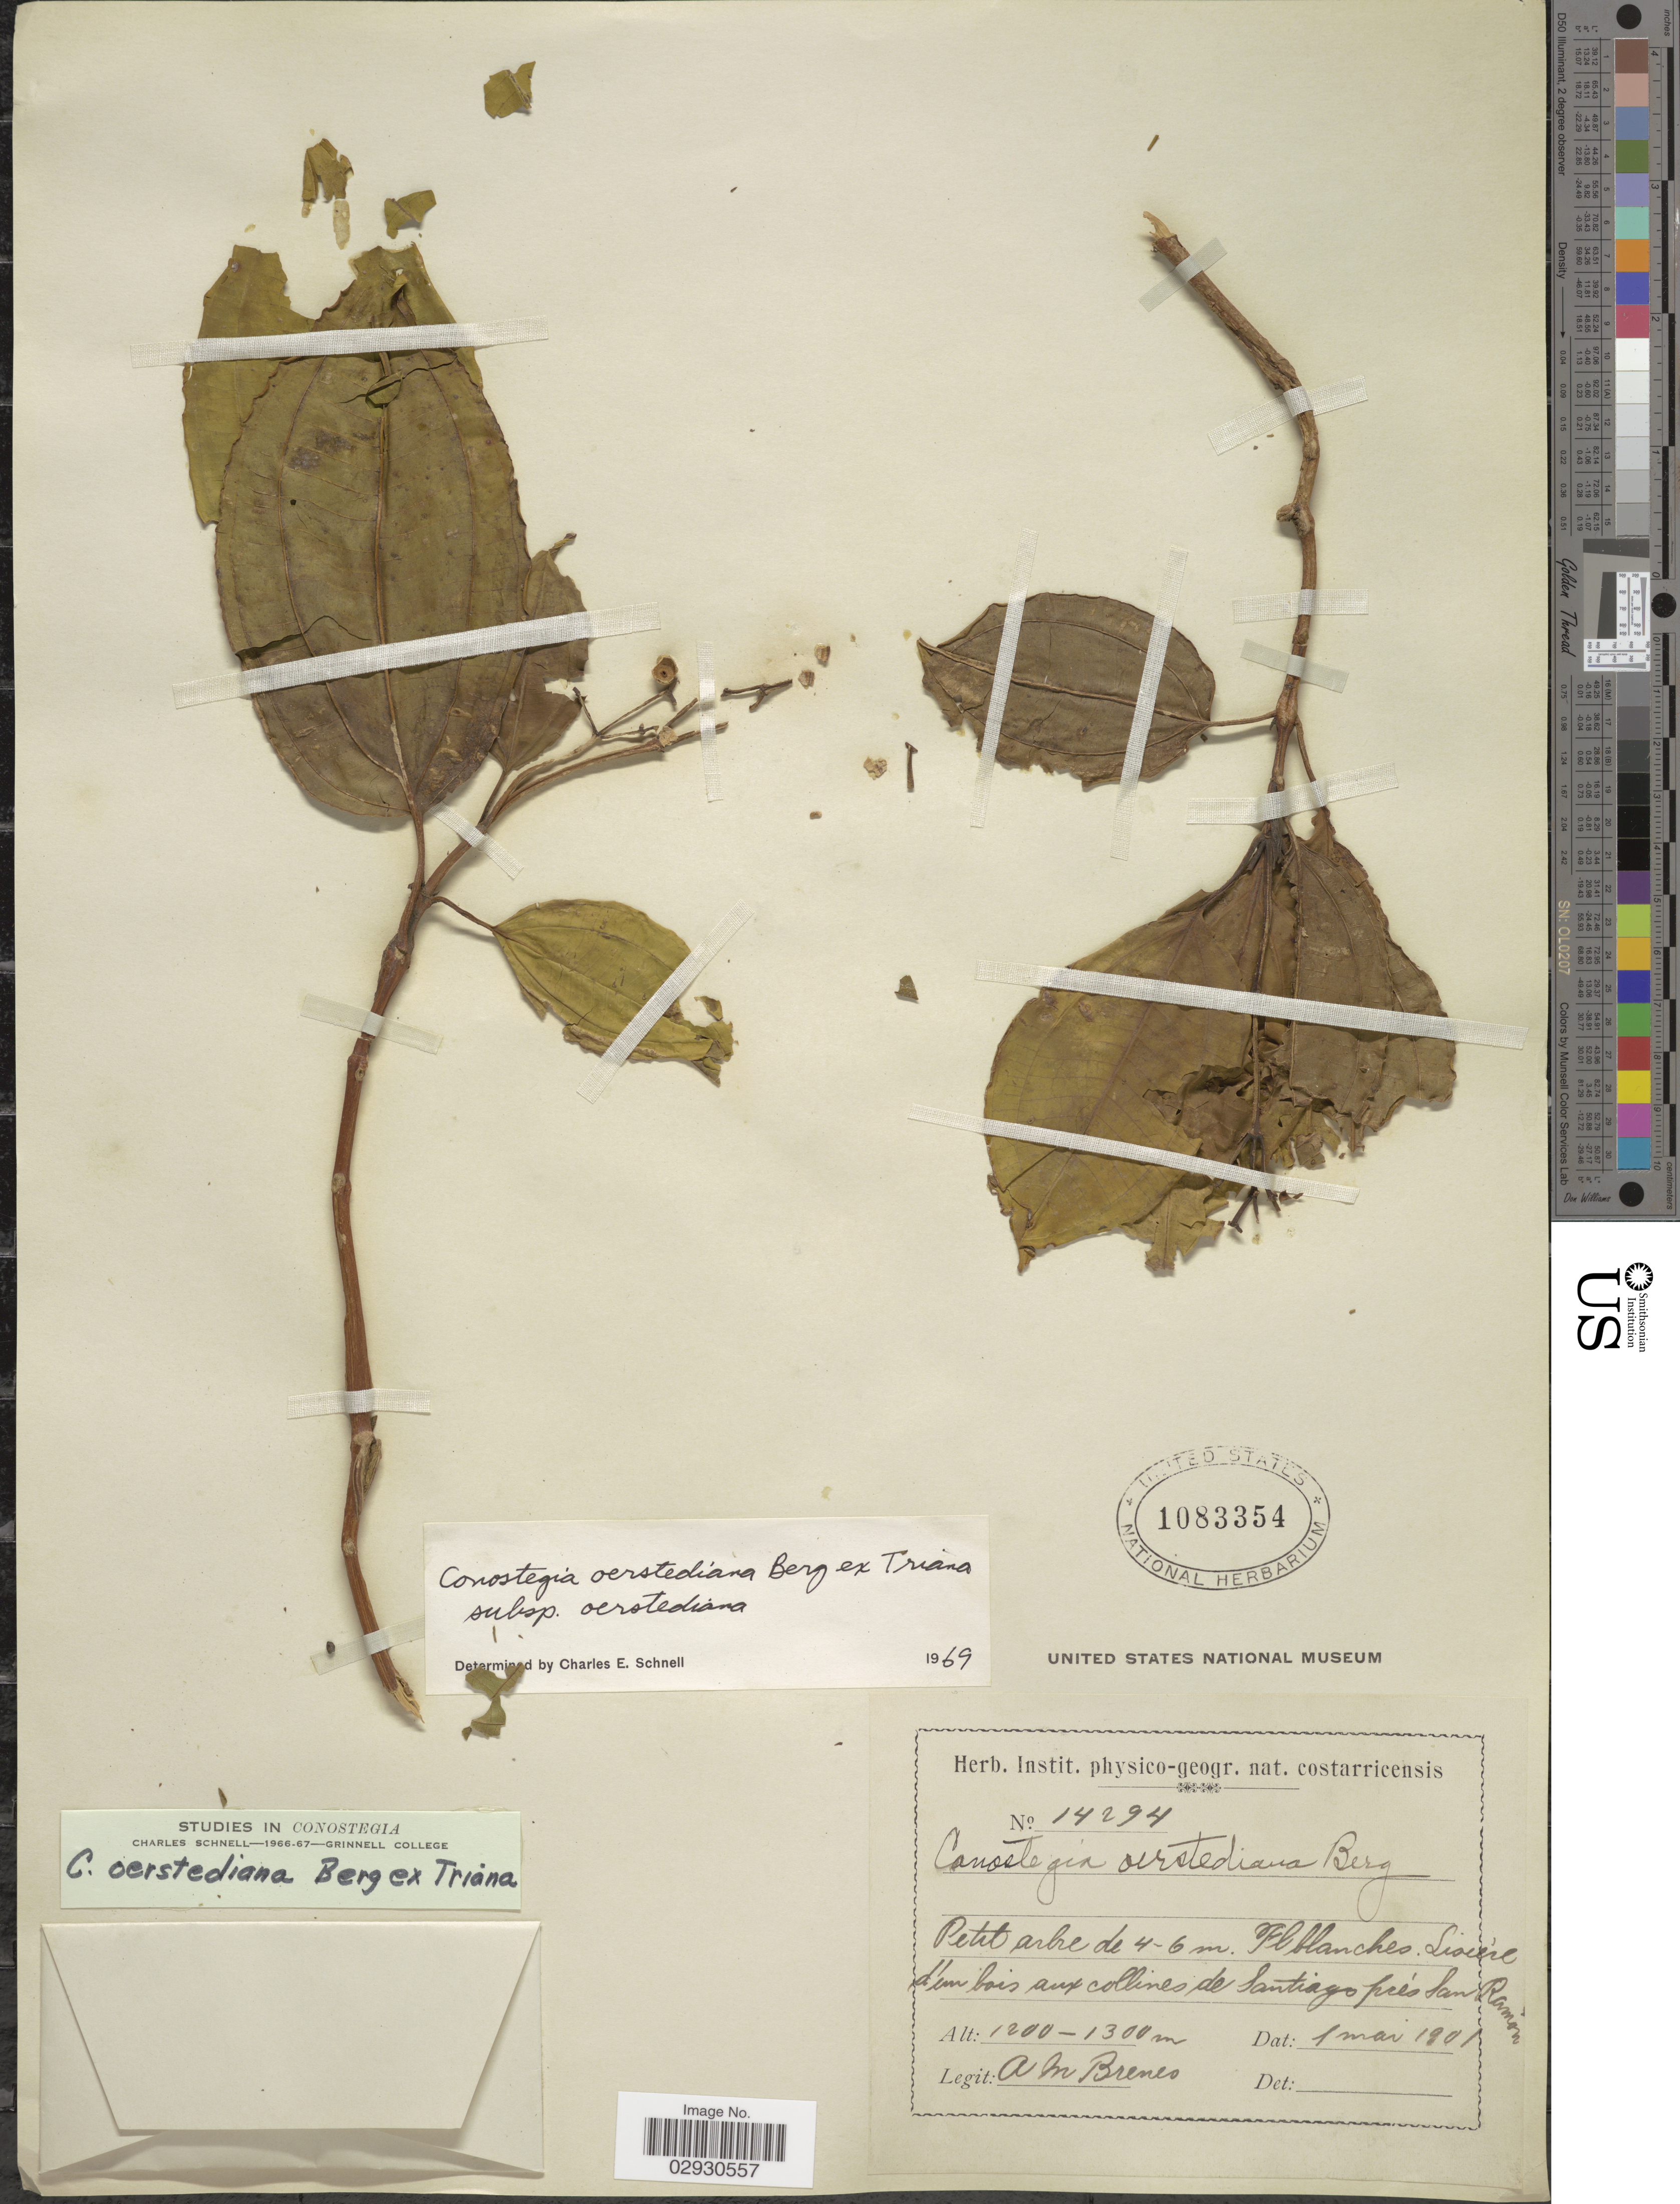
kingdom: Plantae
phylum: Tracheophyta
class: Magnoliopsida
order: Myrtales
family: Melastomataceae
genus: Conostegia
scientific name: Conostegia oerstediana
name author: O. Berg ex Triana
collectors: A. Brenes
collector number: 14294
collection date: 1901-05-01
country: Costa Rica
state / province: Alajuela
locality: Lisiére d'un bois aux collines de Santiago prés San Ramón.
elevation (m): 1200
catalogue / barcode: US 1083354